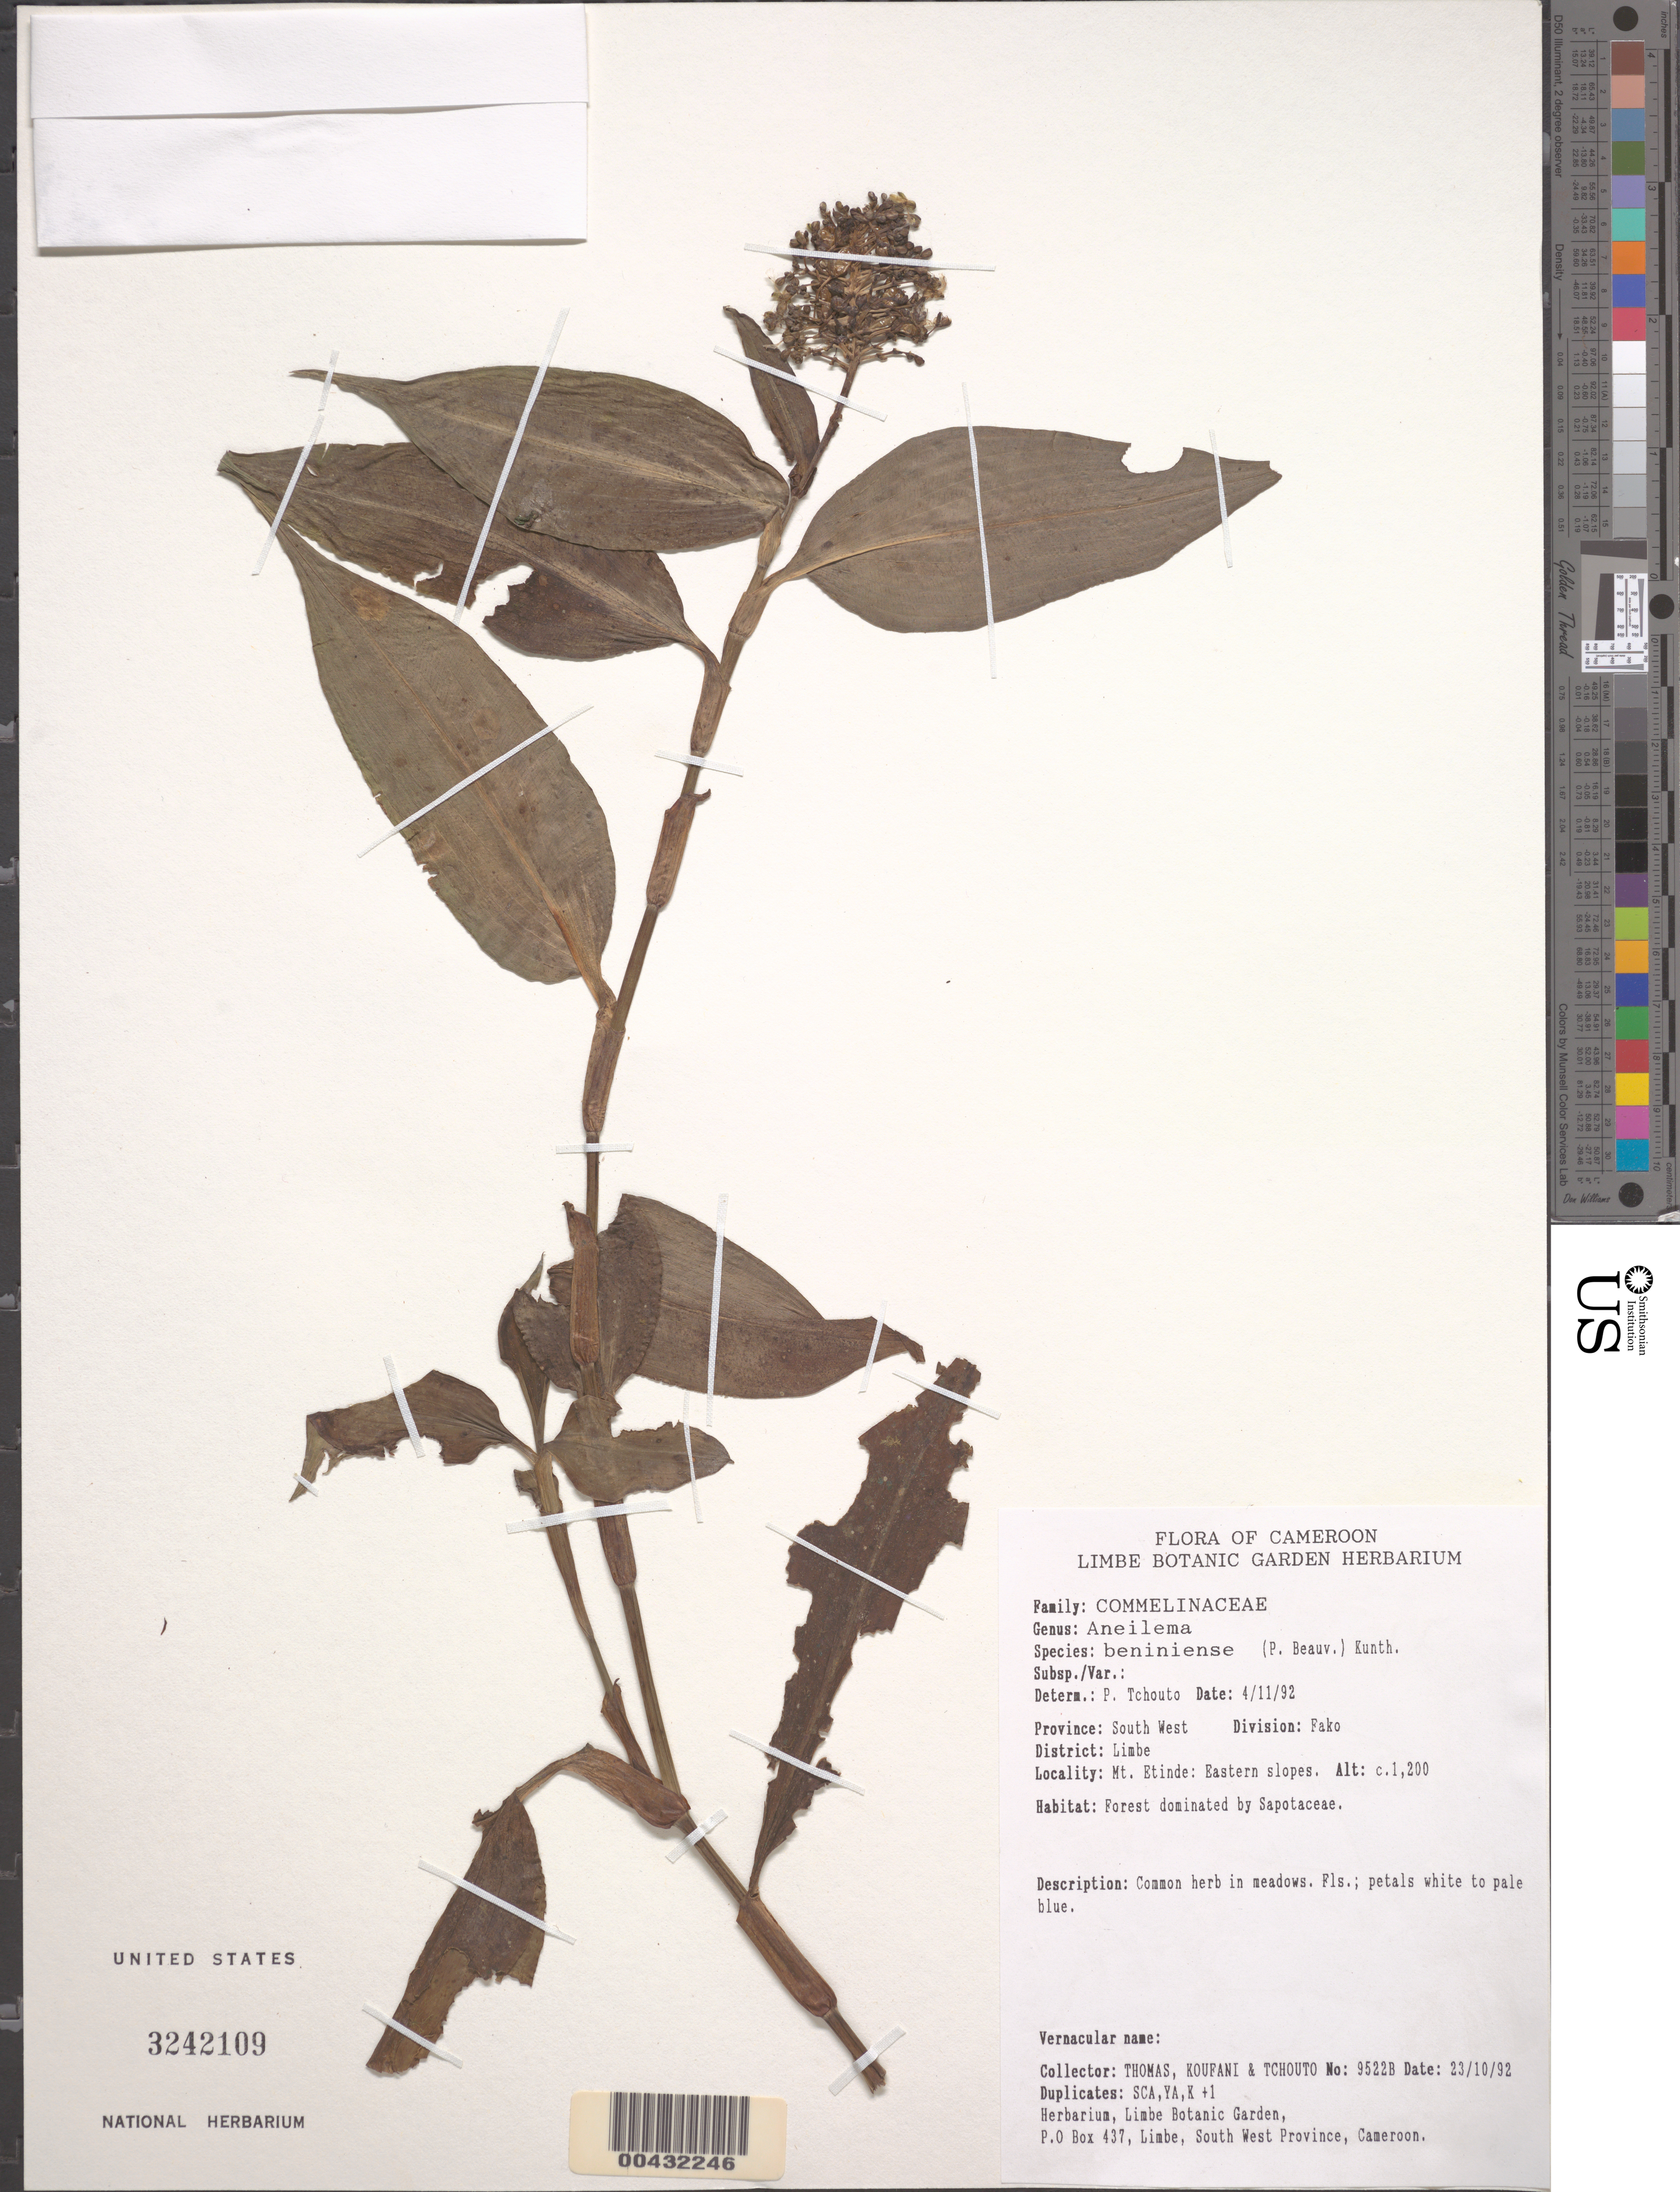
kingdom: Plantae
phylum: Tracheophyta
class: Liliopsida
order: Commelinales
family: Commelinaceae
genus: Aneilema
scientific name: Aneilema beniniense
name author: (P. Beauv.) Kunth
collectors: D. Thomas, -. Kofani & P. Tchouto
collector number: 9522b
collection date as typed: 23 Oct 1992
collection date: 1992-10-23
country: Cameroon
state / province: Sud-Ouest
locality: Fako, limbe, mt etinde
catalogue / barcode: US 3242109